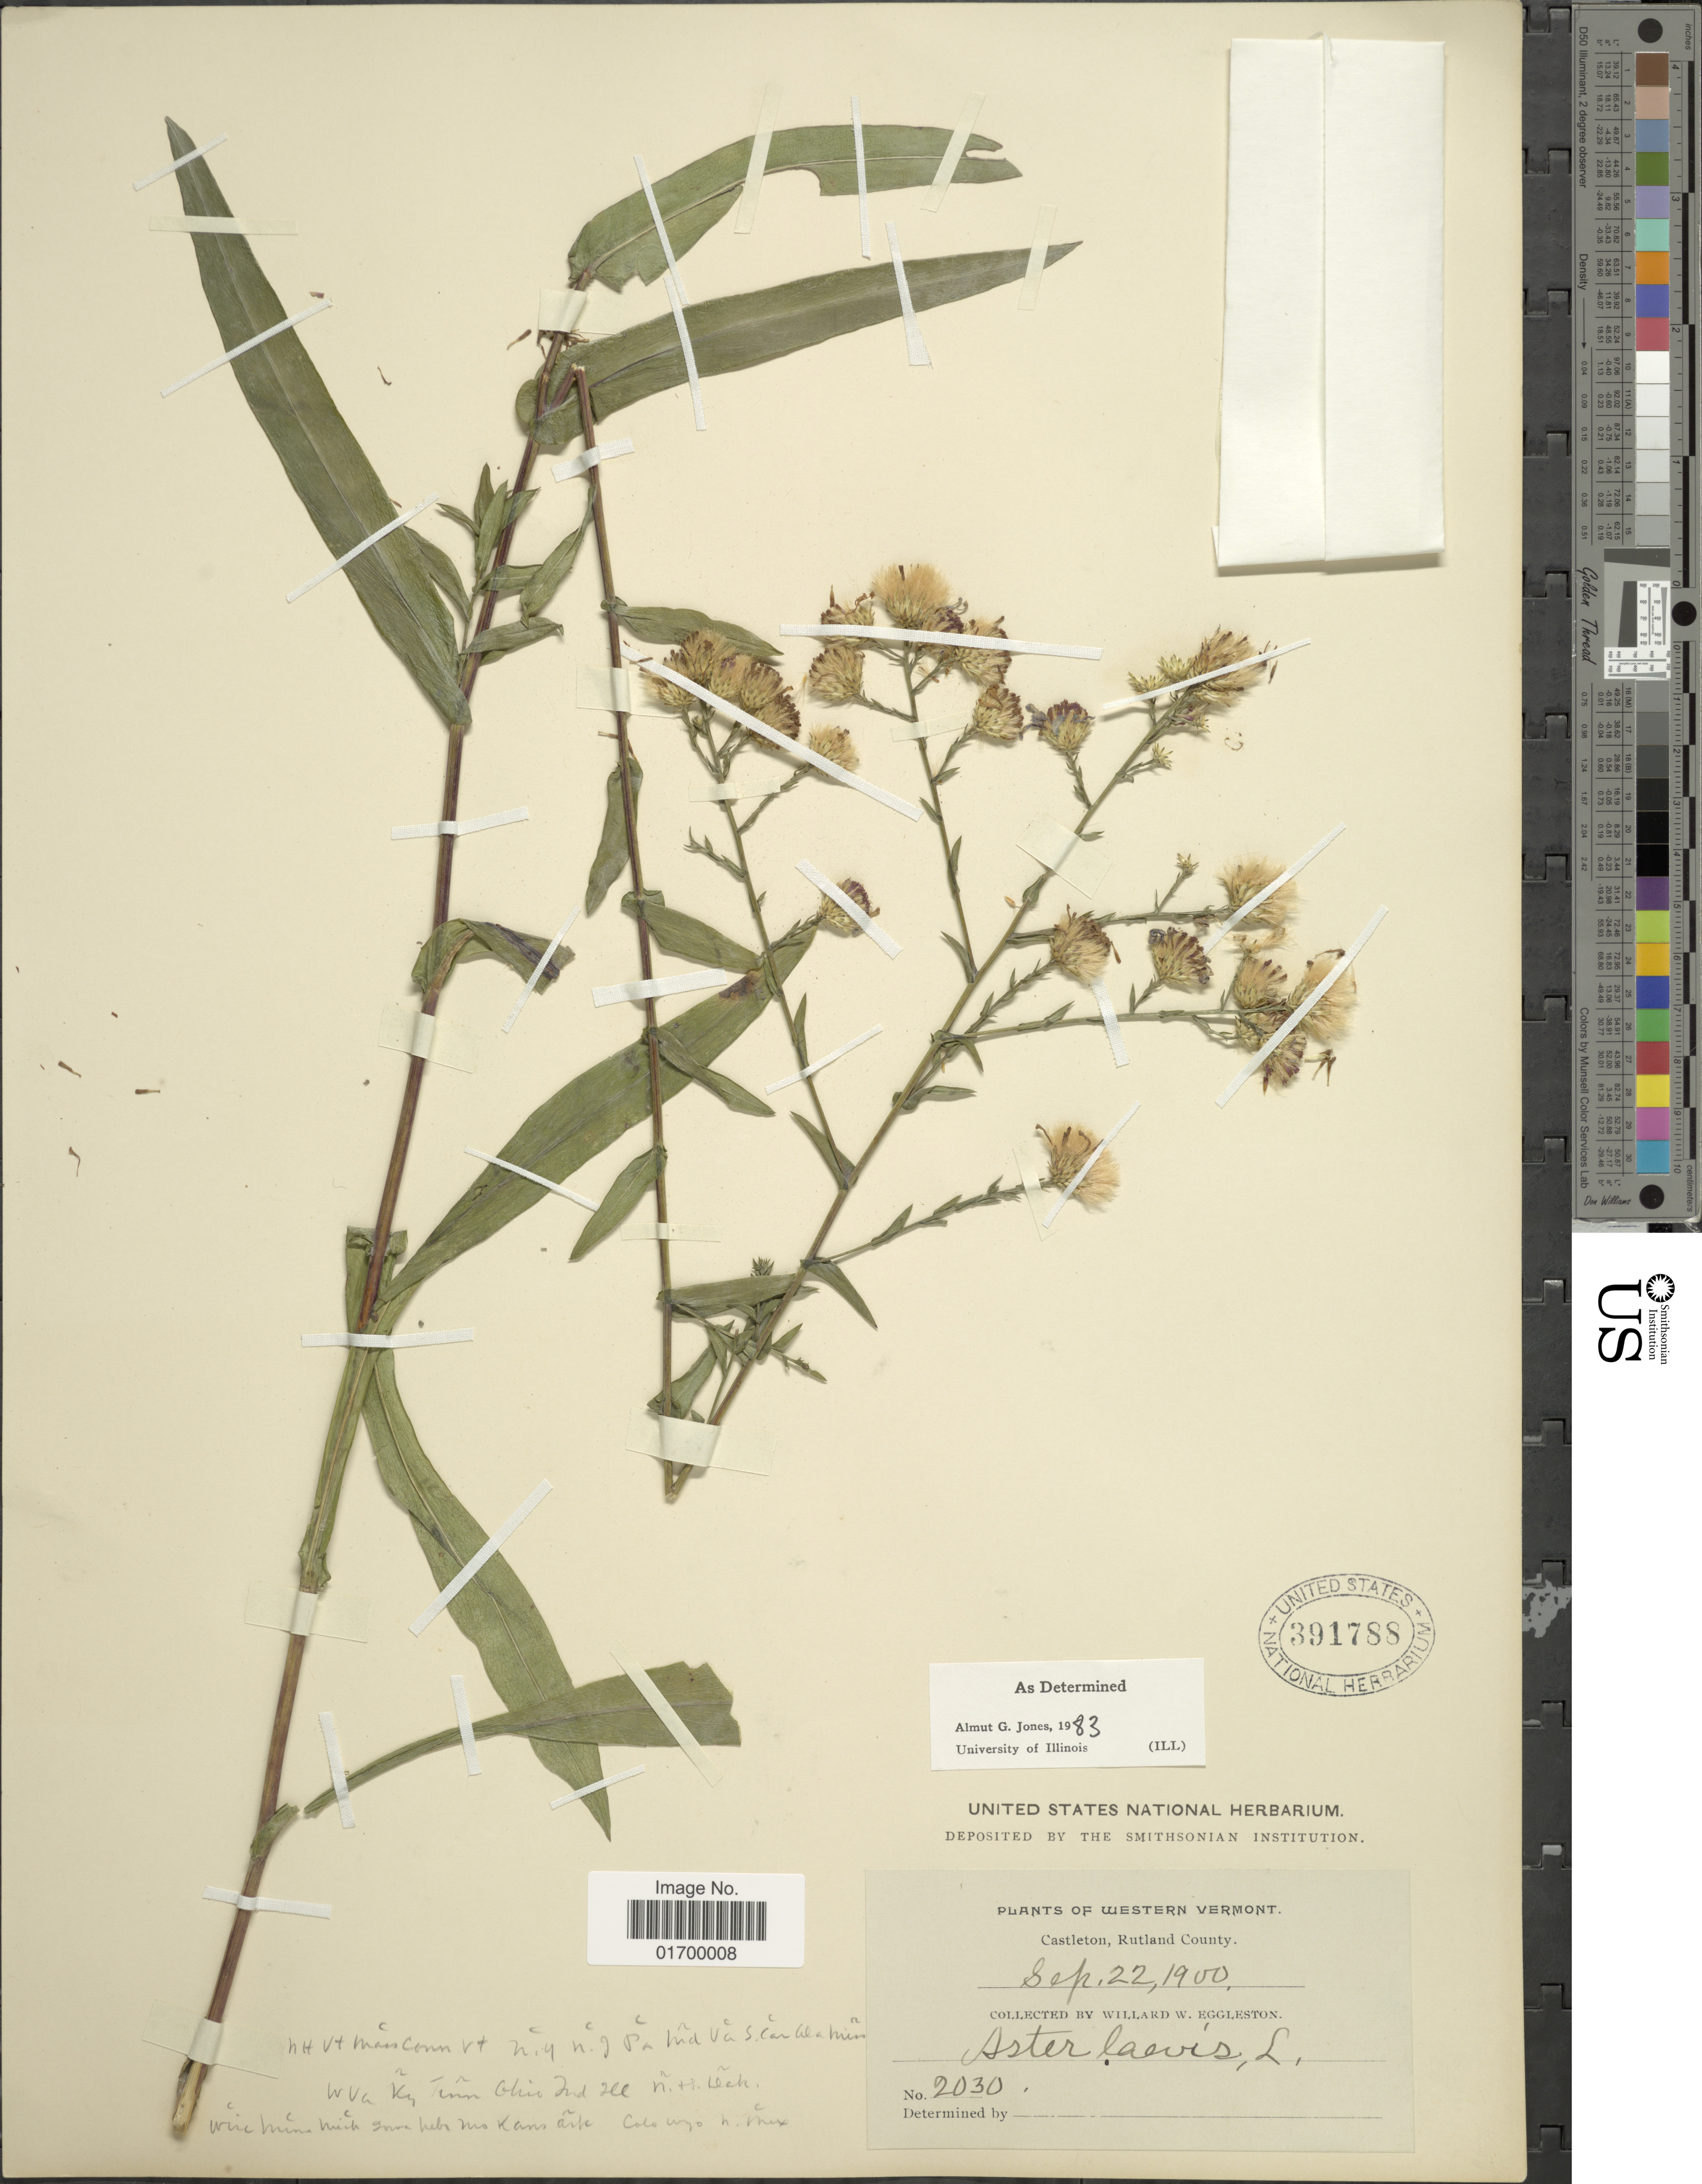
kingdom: Plantae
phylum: Tracheophyta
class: Magnoliopsida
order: Asterales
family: Asteraceae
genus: Symphyotrichum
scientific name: Symphyotrichum laeve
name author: (L.) Á. Löve & D. Löve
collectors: W. W. Eggleston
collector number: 2030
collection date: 1900-09-22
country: United States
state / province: Vermont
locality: Western Vermont, Castleton, Rutland County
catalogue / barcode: US 391788